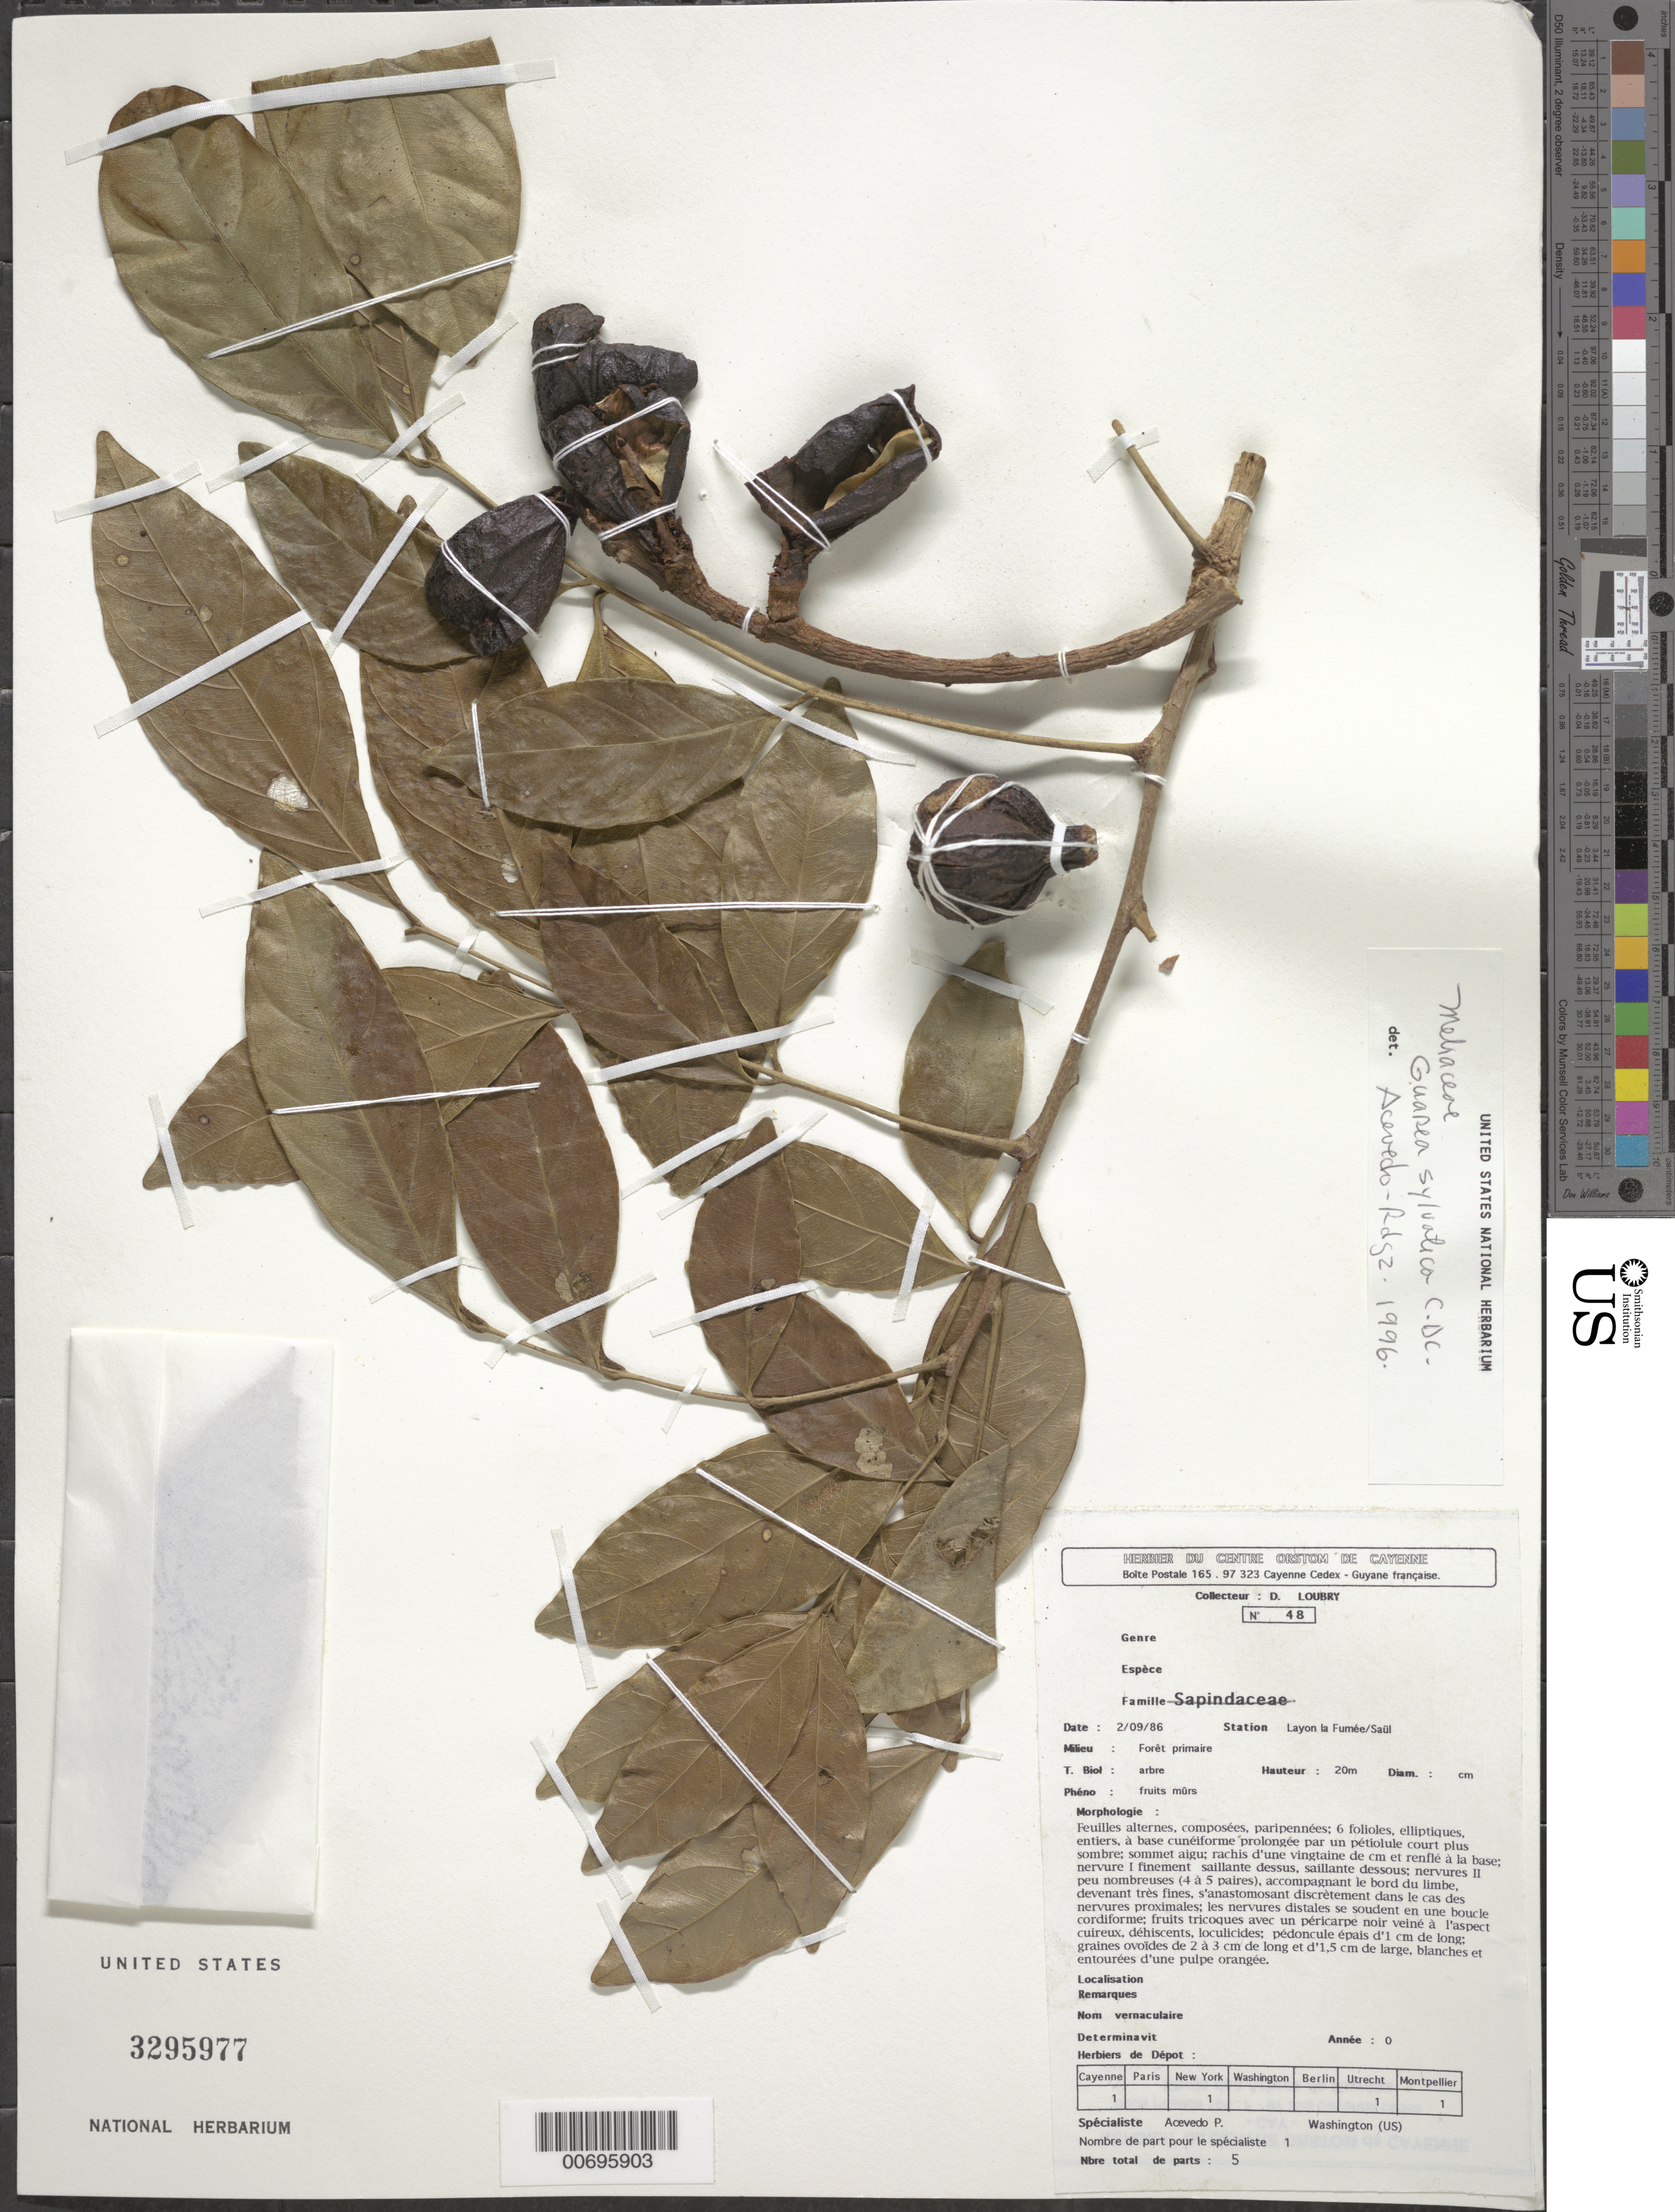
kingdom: Plantae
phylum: Tracheophyta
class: Magnoliopsida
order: Sapindales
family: Meliaceae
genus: Guarea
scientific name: Guarea silvatica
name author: C. DC.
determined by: Acevedo-Rodríguez, P., (BOT), Smithsonian Institution - National Museum of Natural History (UNITED STATES)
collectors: D. Loubry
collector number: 48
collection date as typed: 2-Sep-86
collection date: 1986-09-02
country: French Guiana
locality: La Fumée, Saül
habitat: Primary forest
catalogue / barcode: US 3295977